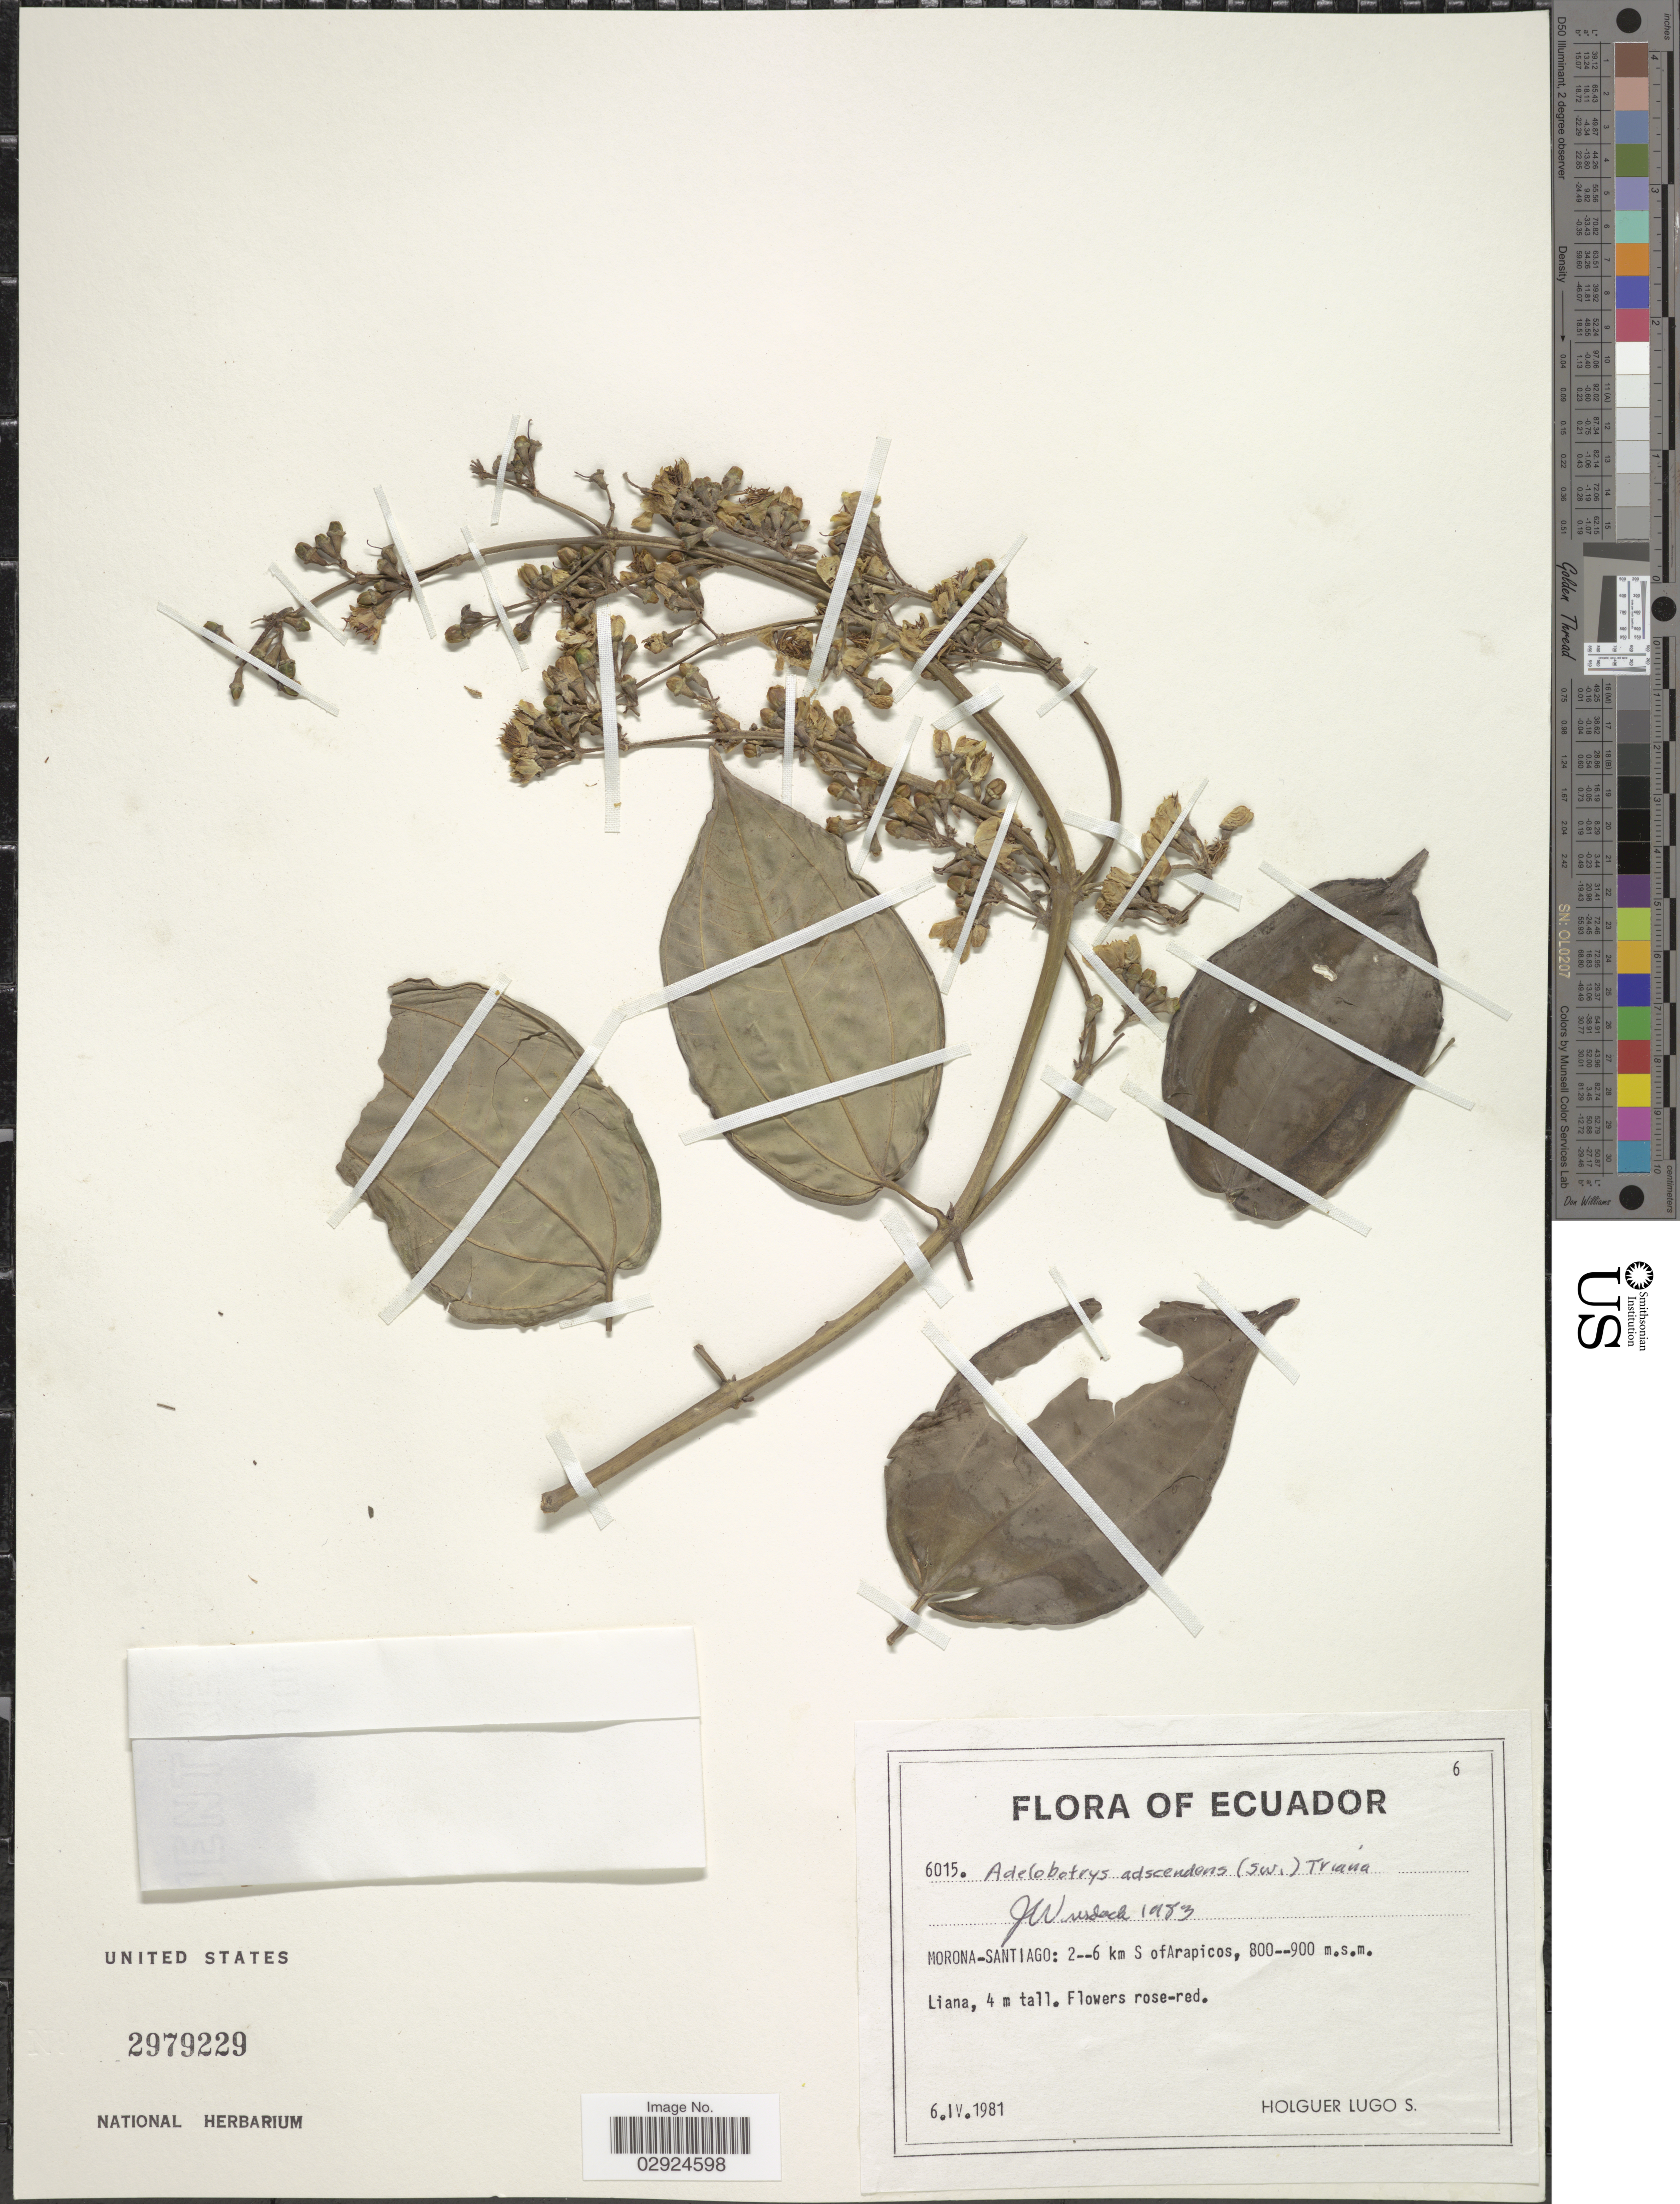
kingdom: Plantae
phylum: Tracheophyta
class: Magnoliopsida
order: Myrtales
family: Melastomataceae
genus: Adelobotrys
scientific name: Adelobotrys adscendens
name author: (Sw.) Triana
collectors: H. Lugo S.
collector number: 6015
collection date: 1981-04-06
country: Ecuador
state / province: Morona-Santiago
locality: Morona-Santiago: 2--6 km S of Arapicos.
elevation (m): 800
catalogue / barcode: US 2979229